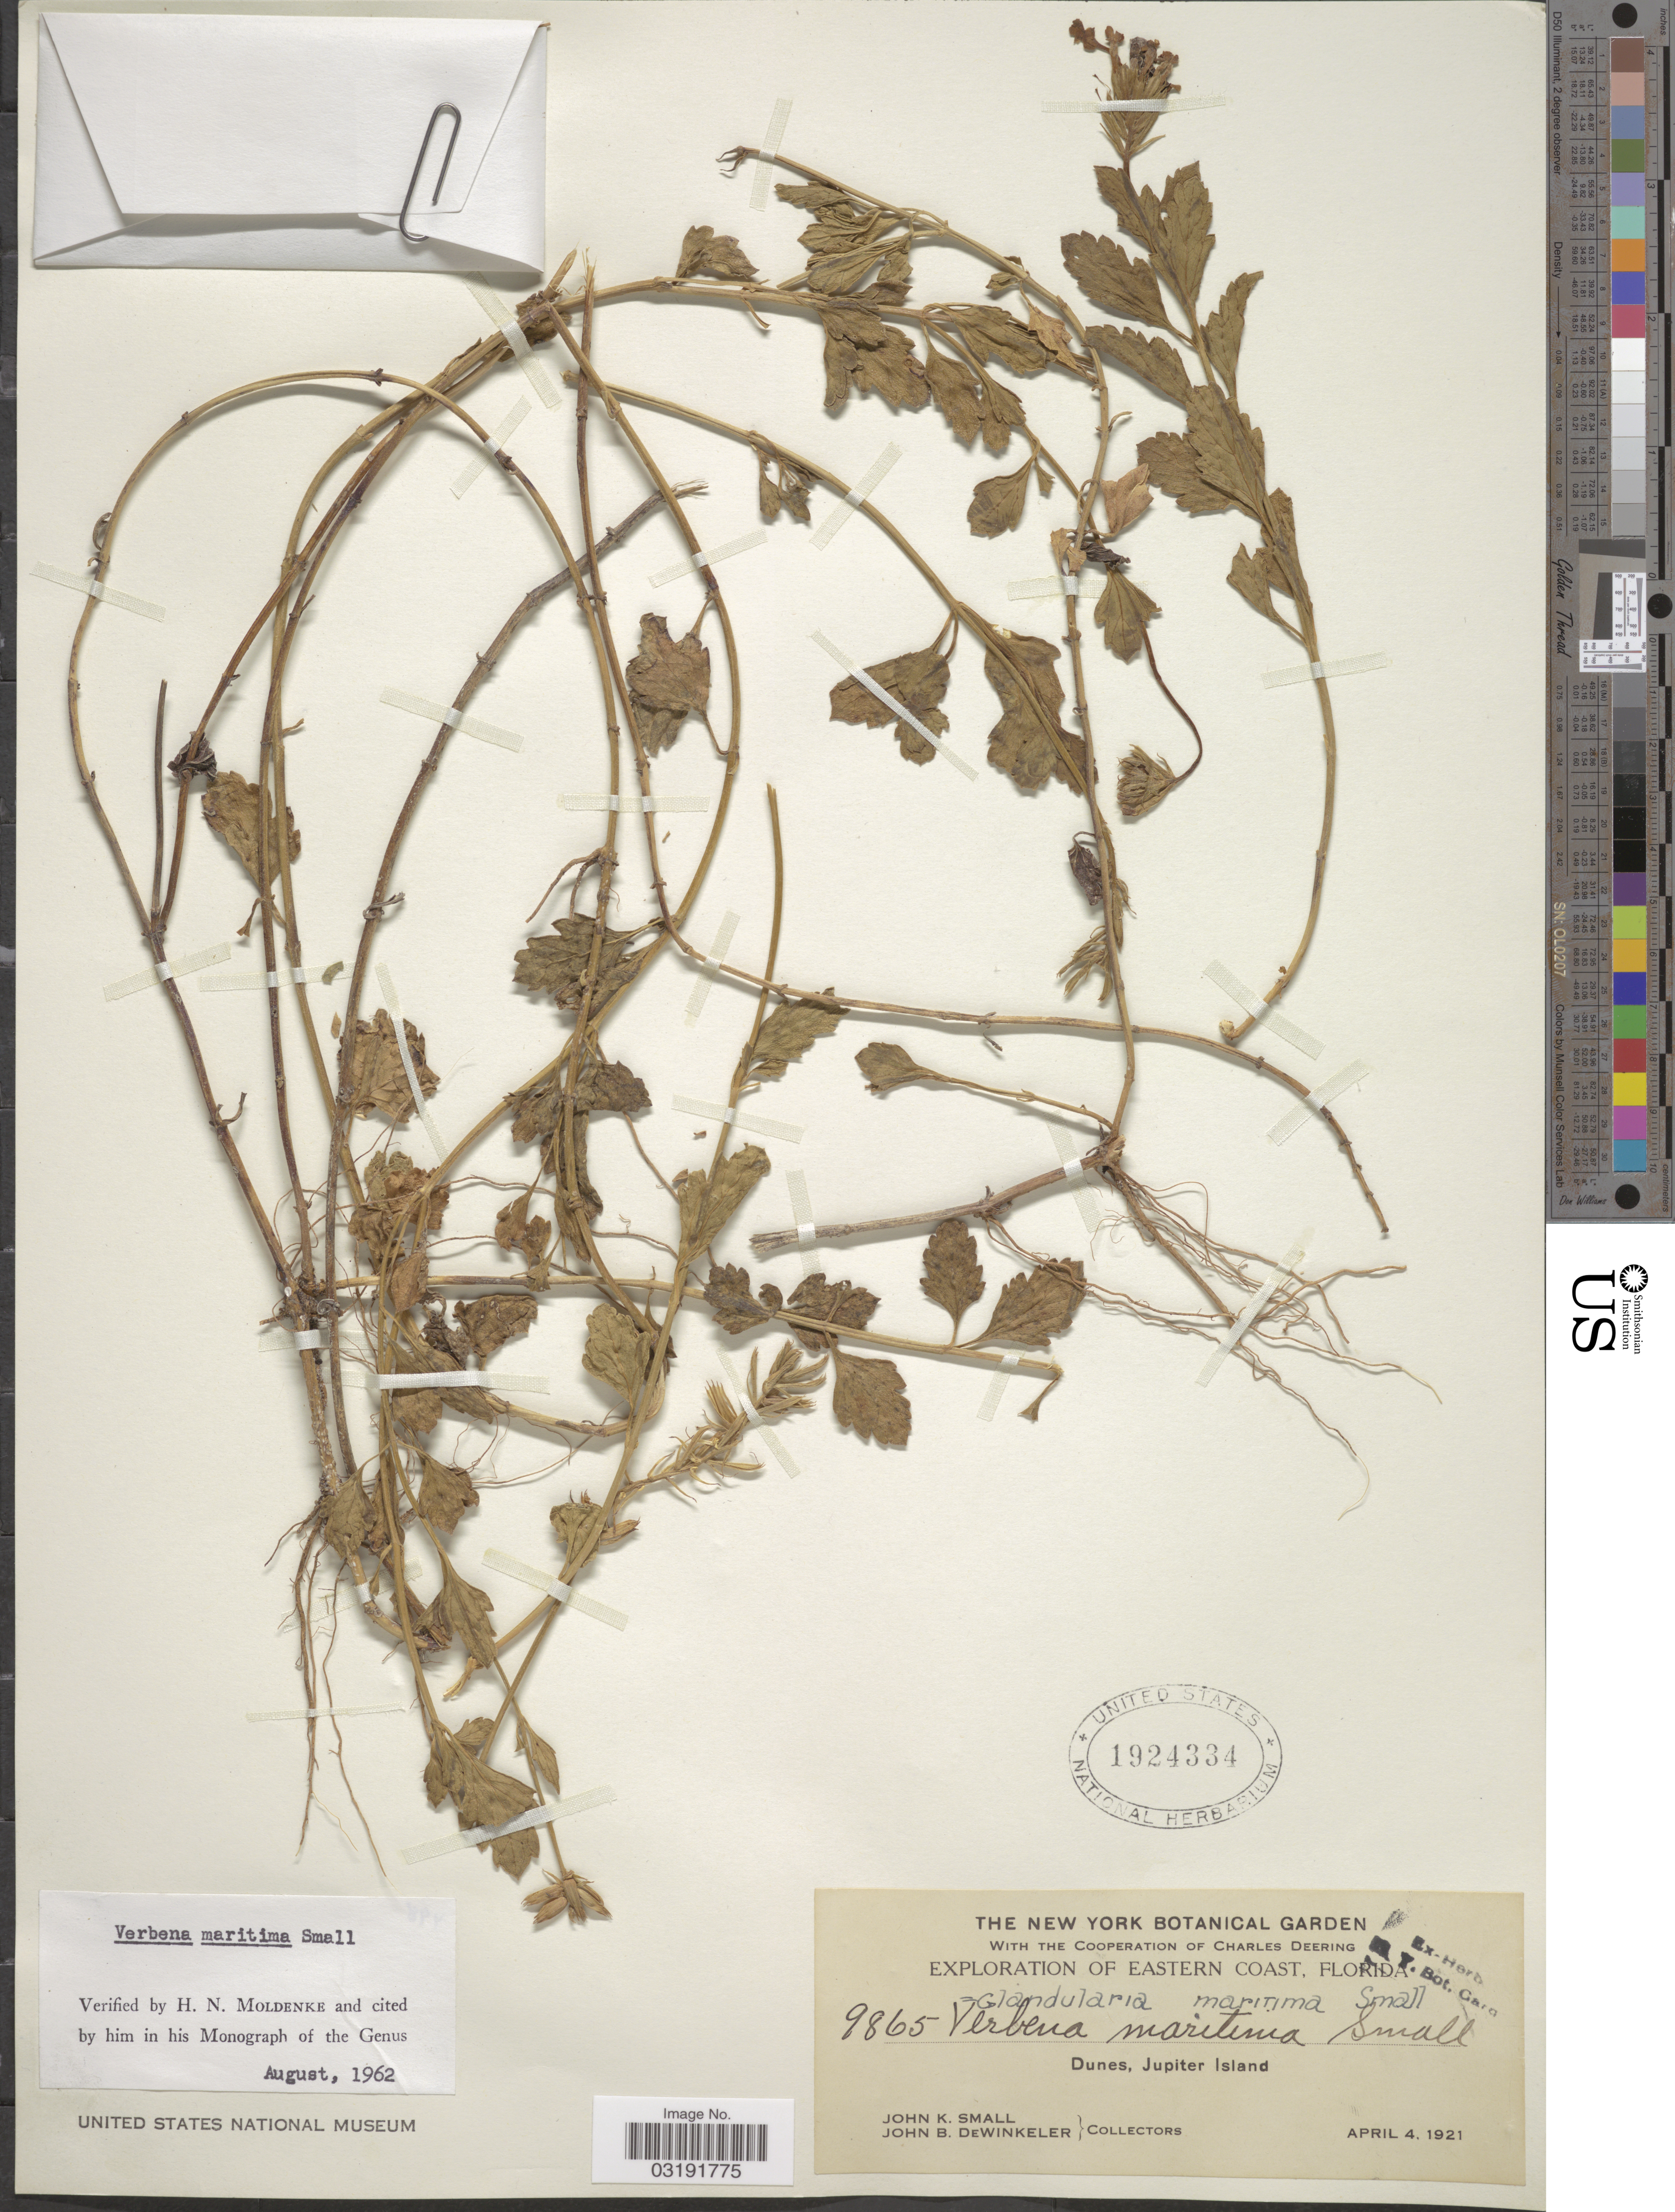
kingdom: Plantae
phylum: Tracheophyta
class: Magnoliopsida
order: Lamiales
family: Verbenaceae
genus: Verbena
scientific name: Verbena maritima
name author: Small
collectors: J. K. Small & J. B. Dewinkeler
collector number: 9865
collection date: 1921-04-04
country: United States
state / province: Florida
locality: Eastern Coast. Dunes, Jupiter Island.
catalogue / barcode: US 1924334